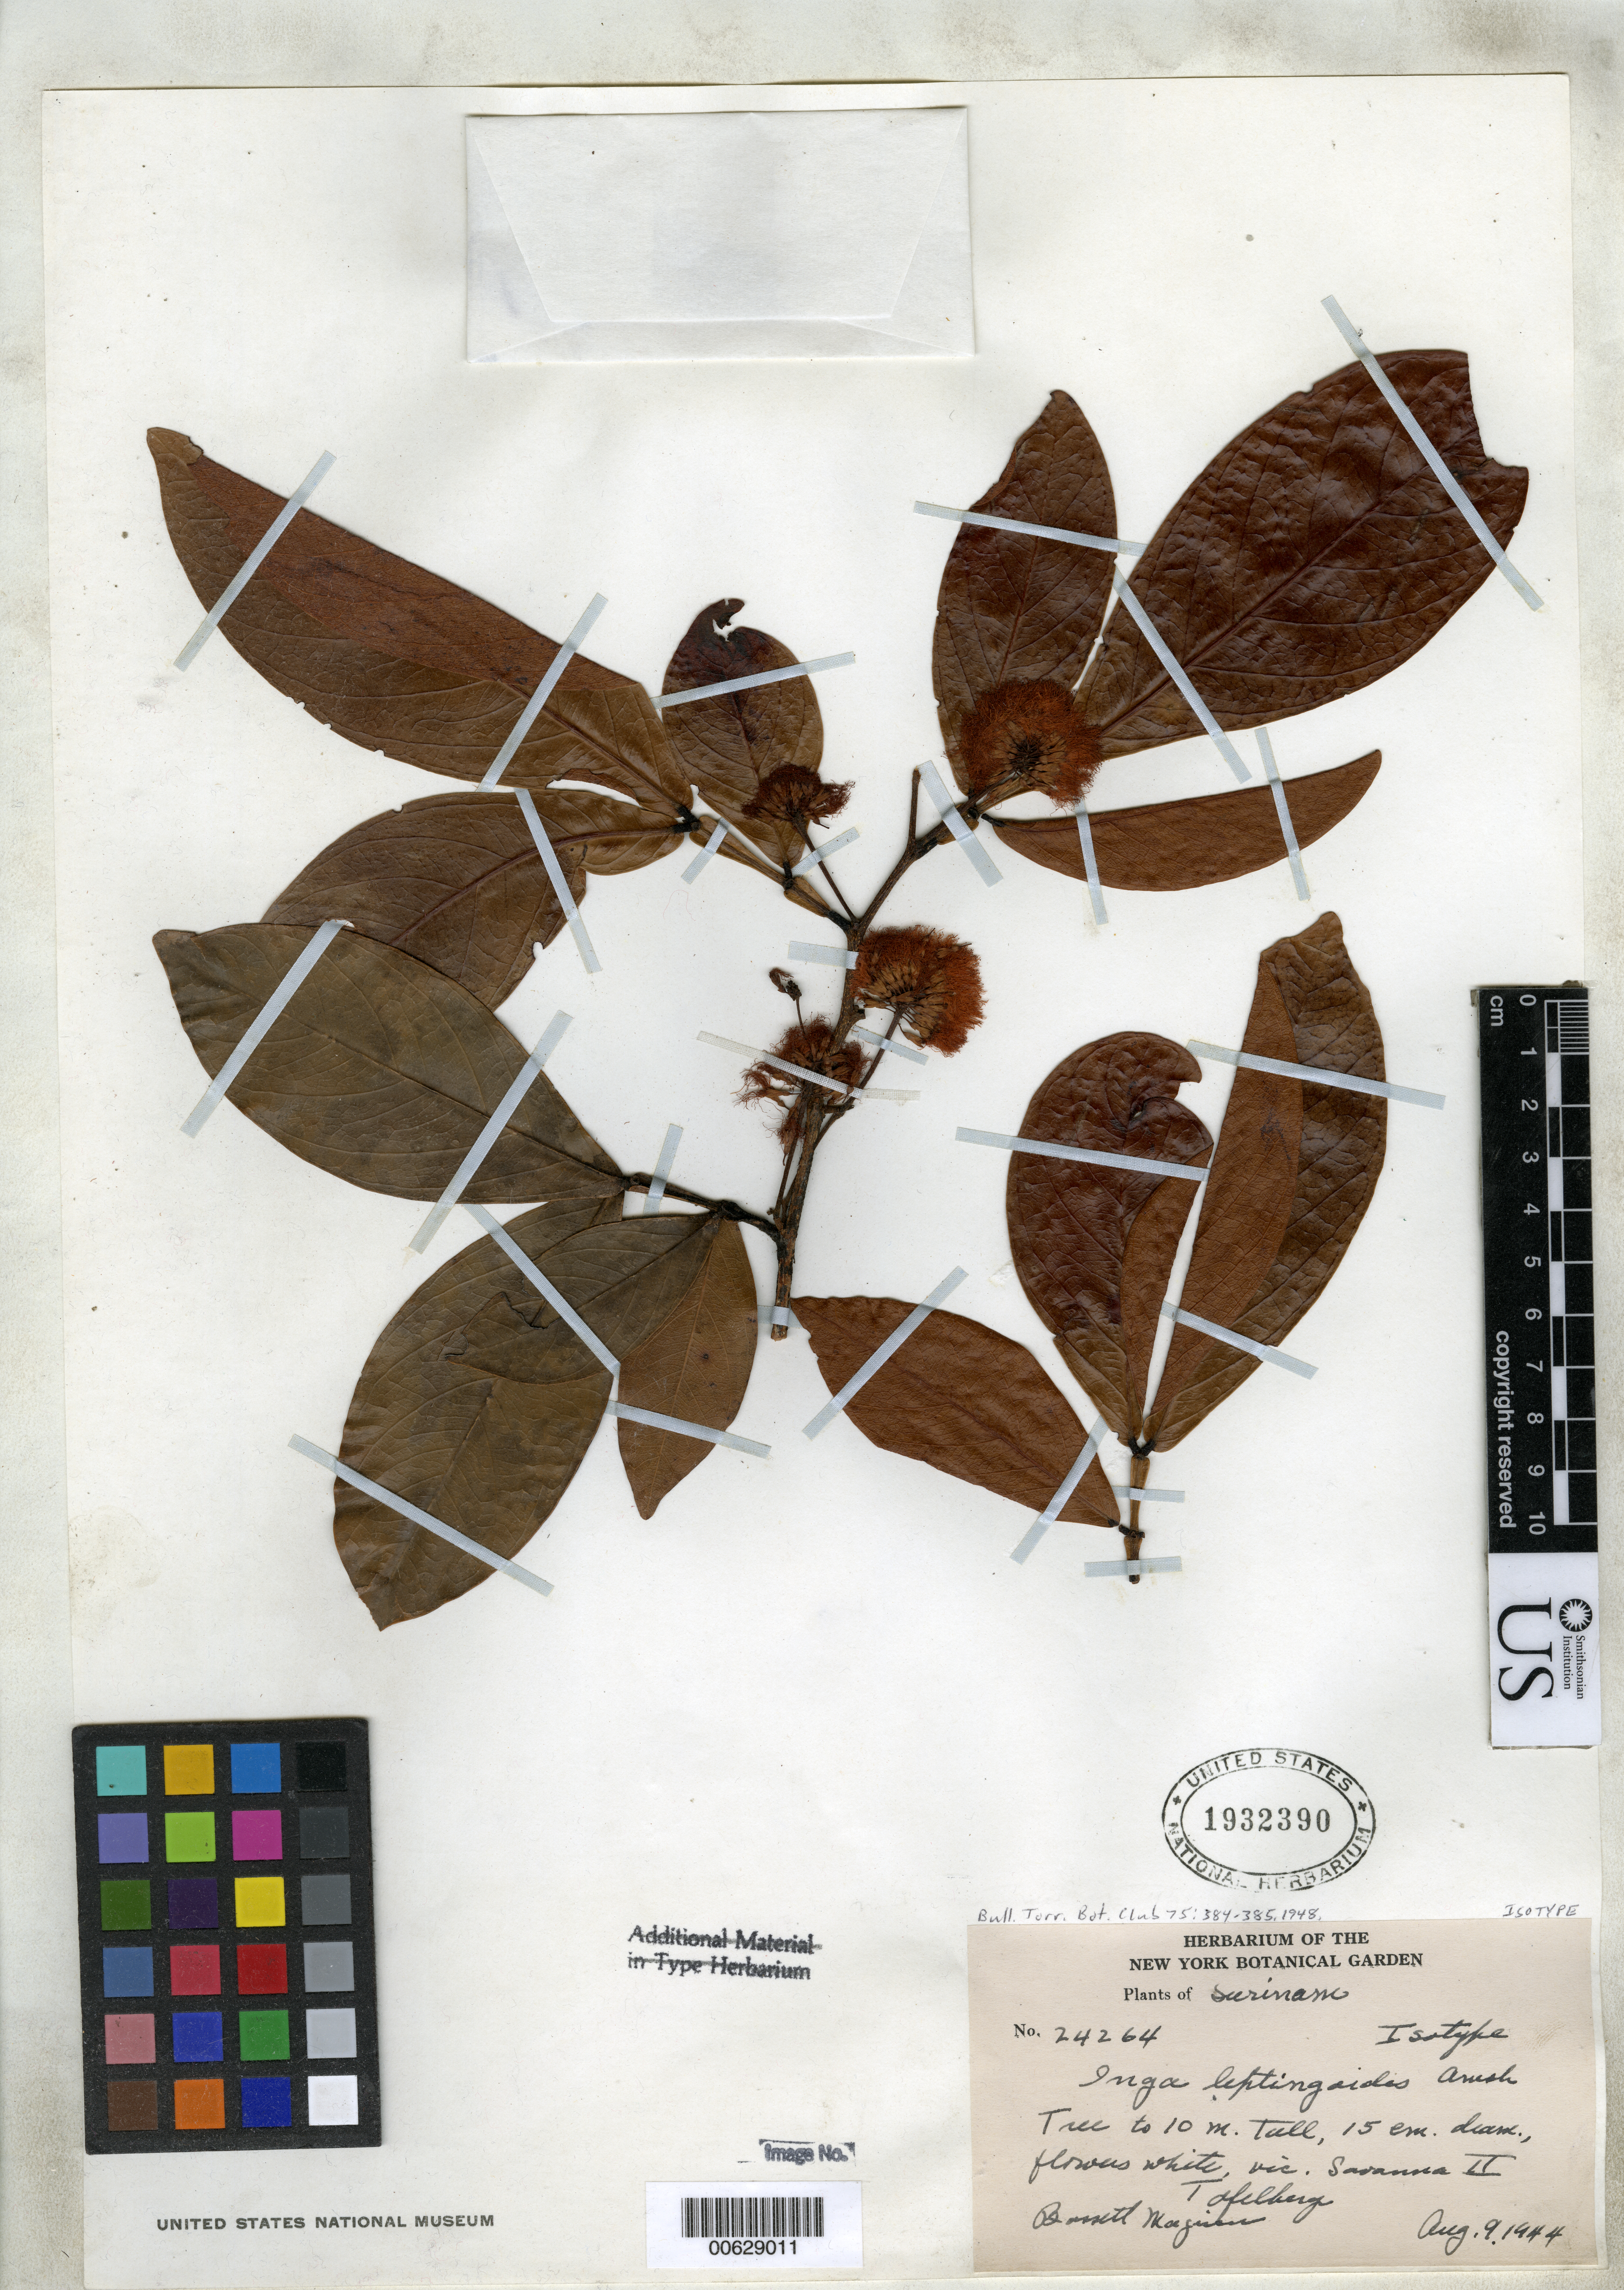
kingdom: Plantae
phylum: Tracheophyta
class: Magnoliopsida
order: Fabales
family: Fabaceae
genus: Inga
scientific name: Inga leptingoides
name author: Amshoff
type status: Isotype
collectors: B. Maguire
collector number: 24264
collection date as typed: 09 Aug 1944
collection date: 1944-08-09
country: Suriname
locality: Tafelberg; vicinity of Savanna II.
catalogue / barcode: US 1932390